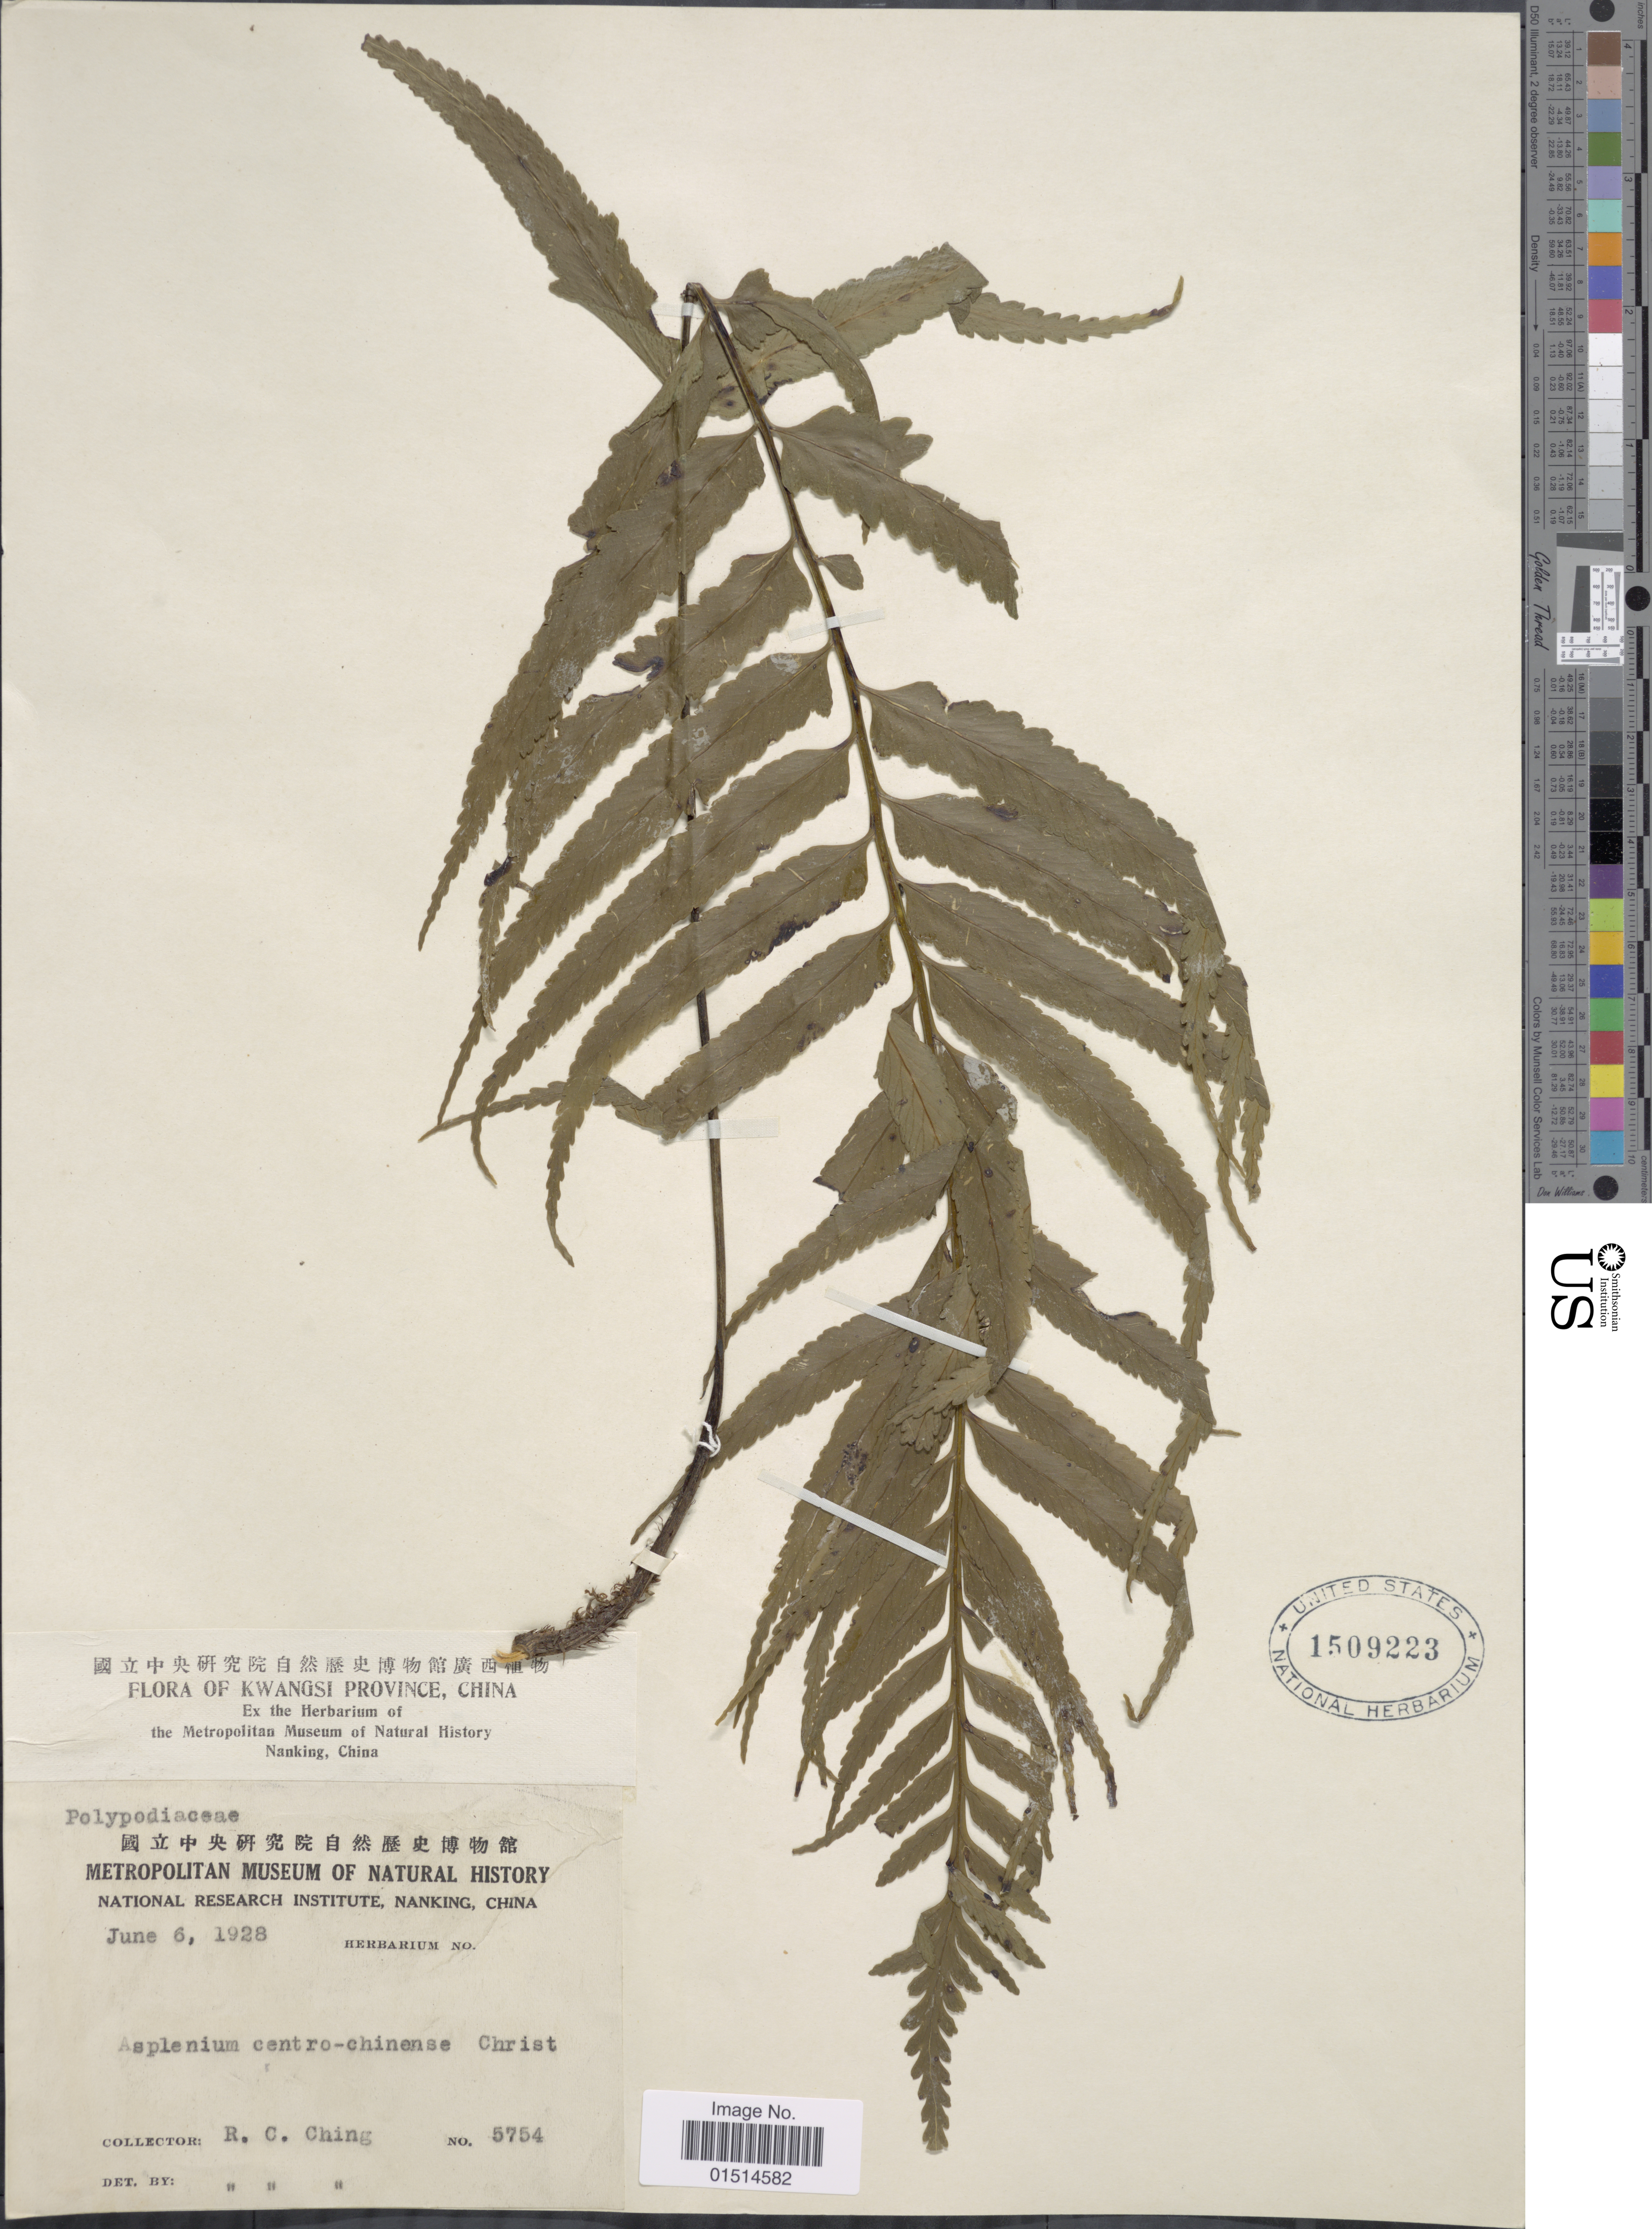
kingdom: Plantae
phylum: Tracheophyta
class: Polypodiopsida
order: Polypodiales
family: Aspleniaceae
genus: Asplenium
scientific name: Asplenium centrochinensis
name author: Christ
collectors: R. C. Ching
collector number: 5754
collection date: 1928-06-06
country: China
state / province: Guangxi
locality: Kwangsi Province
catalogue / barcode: US 1509223